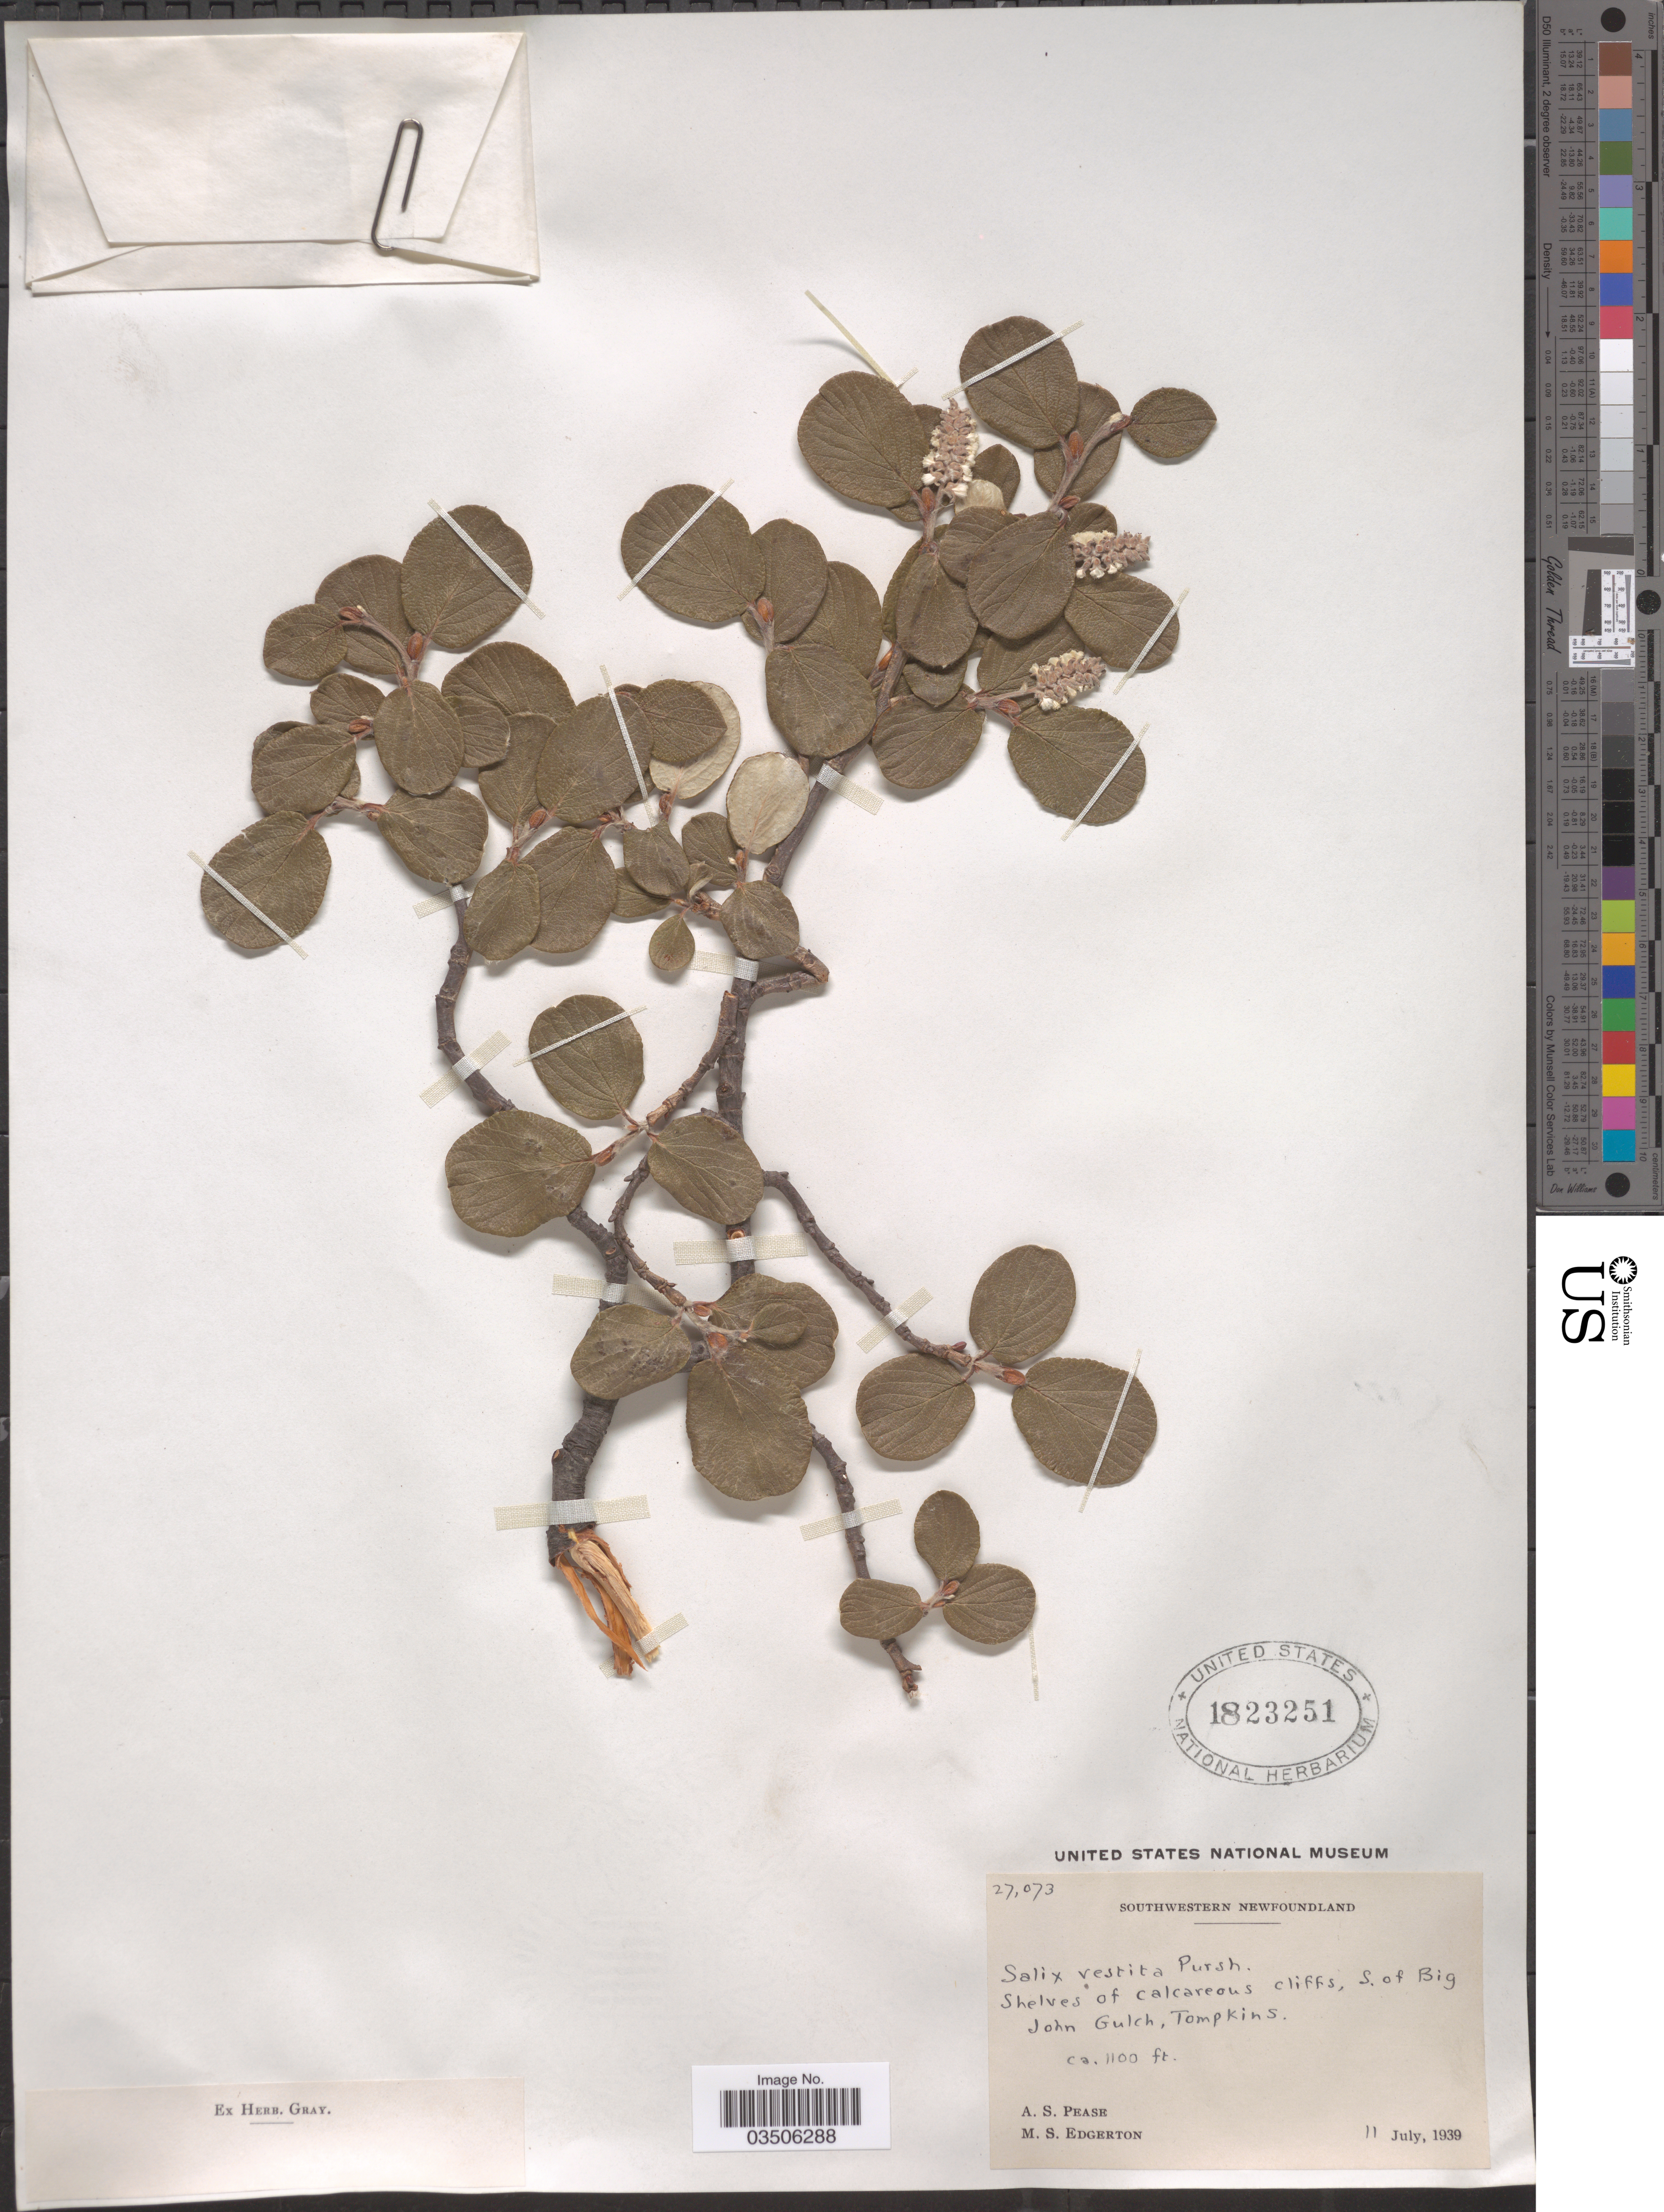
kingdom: Plantae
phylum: Tracheophyta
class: Magnoliopsida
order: Malpighiales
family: Salicaceae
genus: Salix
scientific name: Salix vestita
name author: Pursh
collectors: A. S. Pease & M. Edgerton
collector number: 27073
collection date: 1939-07-11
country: Canada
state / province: Newfoundland and Labrador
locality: Southwestern Newfoundland. S. of Big John Gulch, Tompkins.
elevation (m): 335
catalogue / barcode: US 1823251